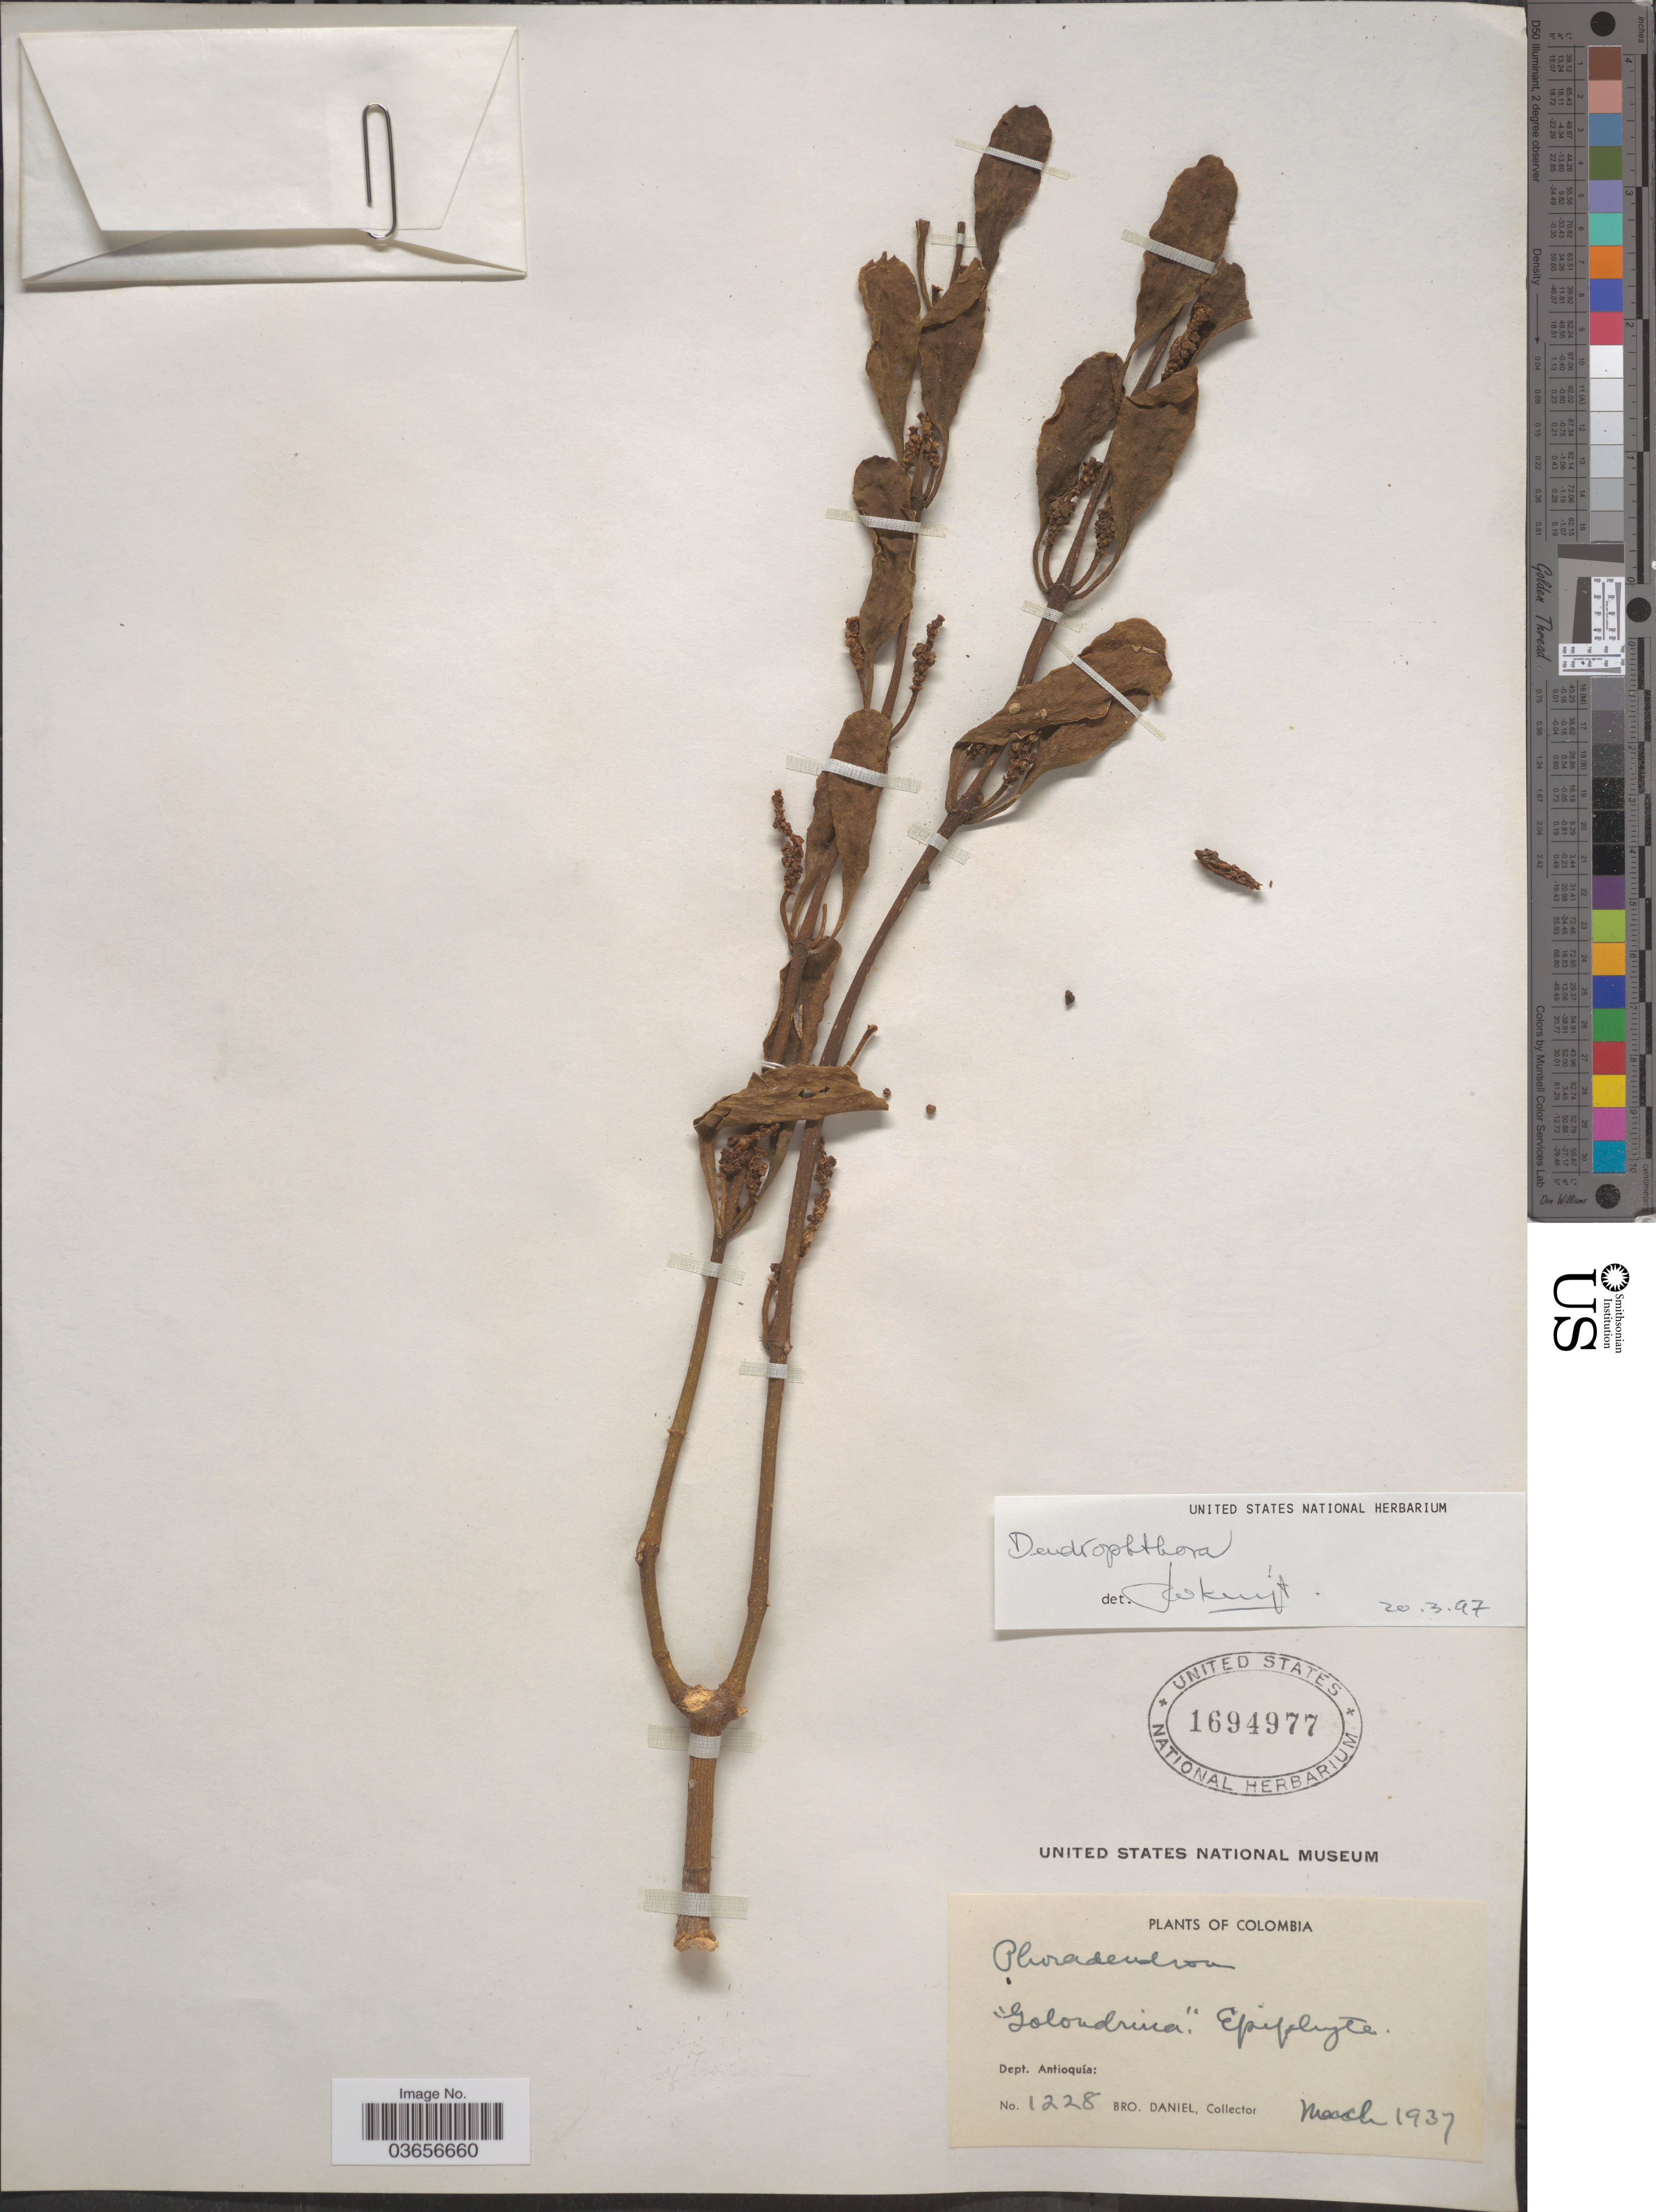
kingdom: Plantae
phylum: Tracheophyta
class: Magnoliopsida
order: Santalales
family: Viscaceae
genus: Dendrophthora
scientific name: Dendrophthora sp.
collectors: Bro. Daniel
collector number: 1228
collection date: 1937-03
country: Colombia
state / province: Antioquia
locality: Dept. Antioquia.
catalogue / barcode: US 1694977